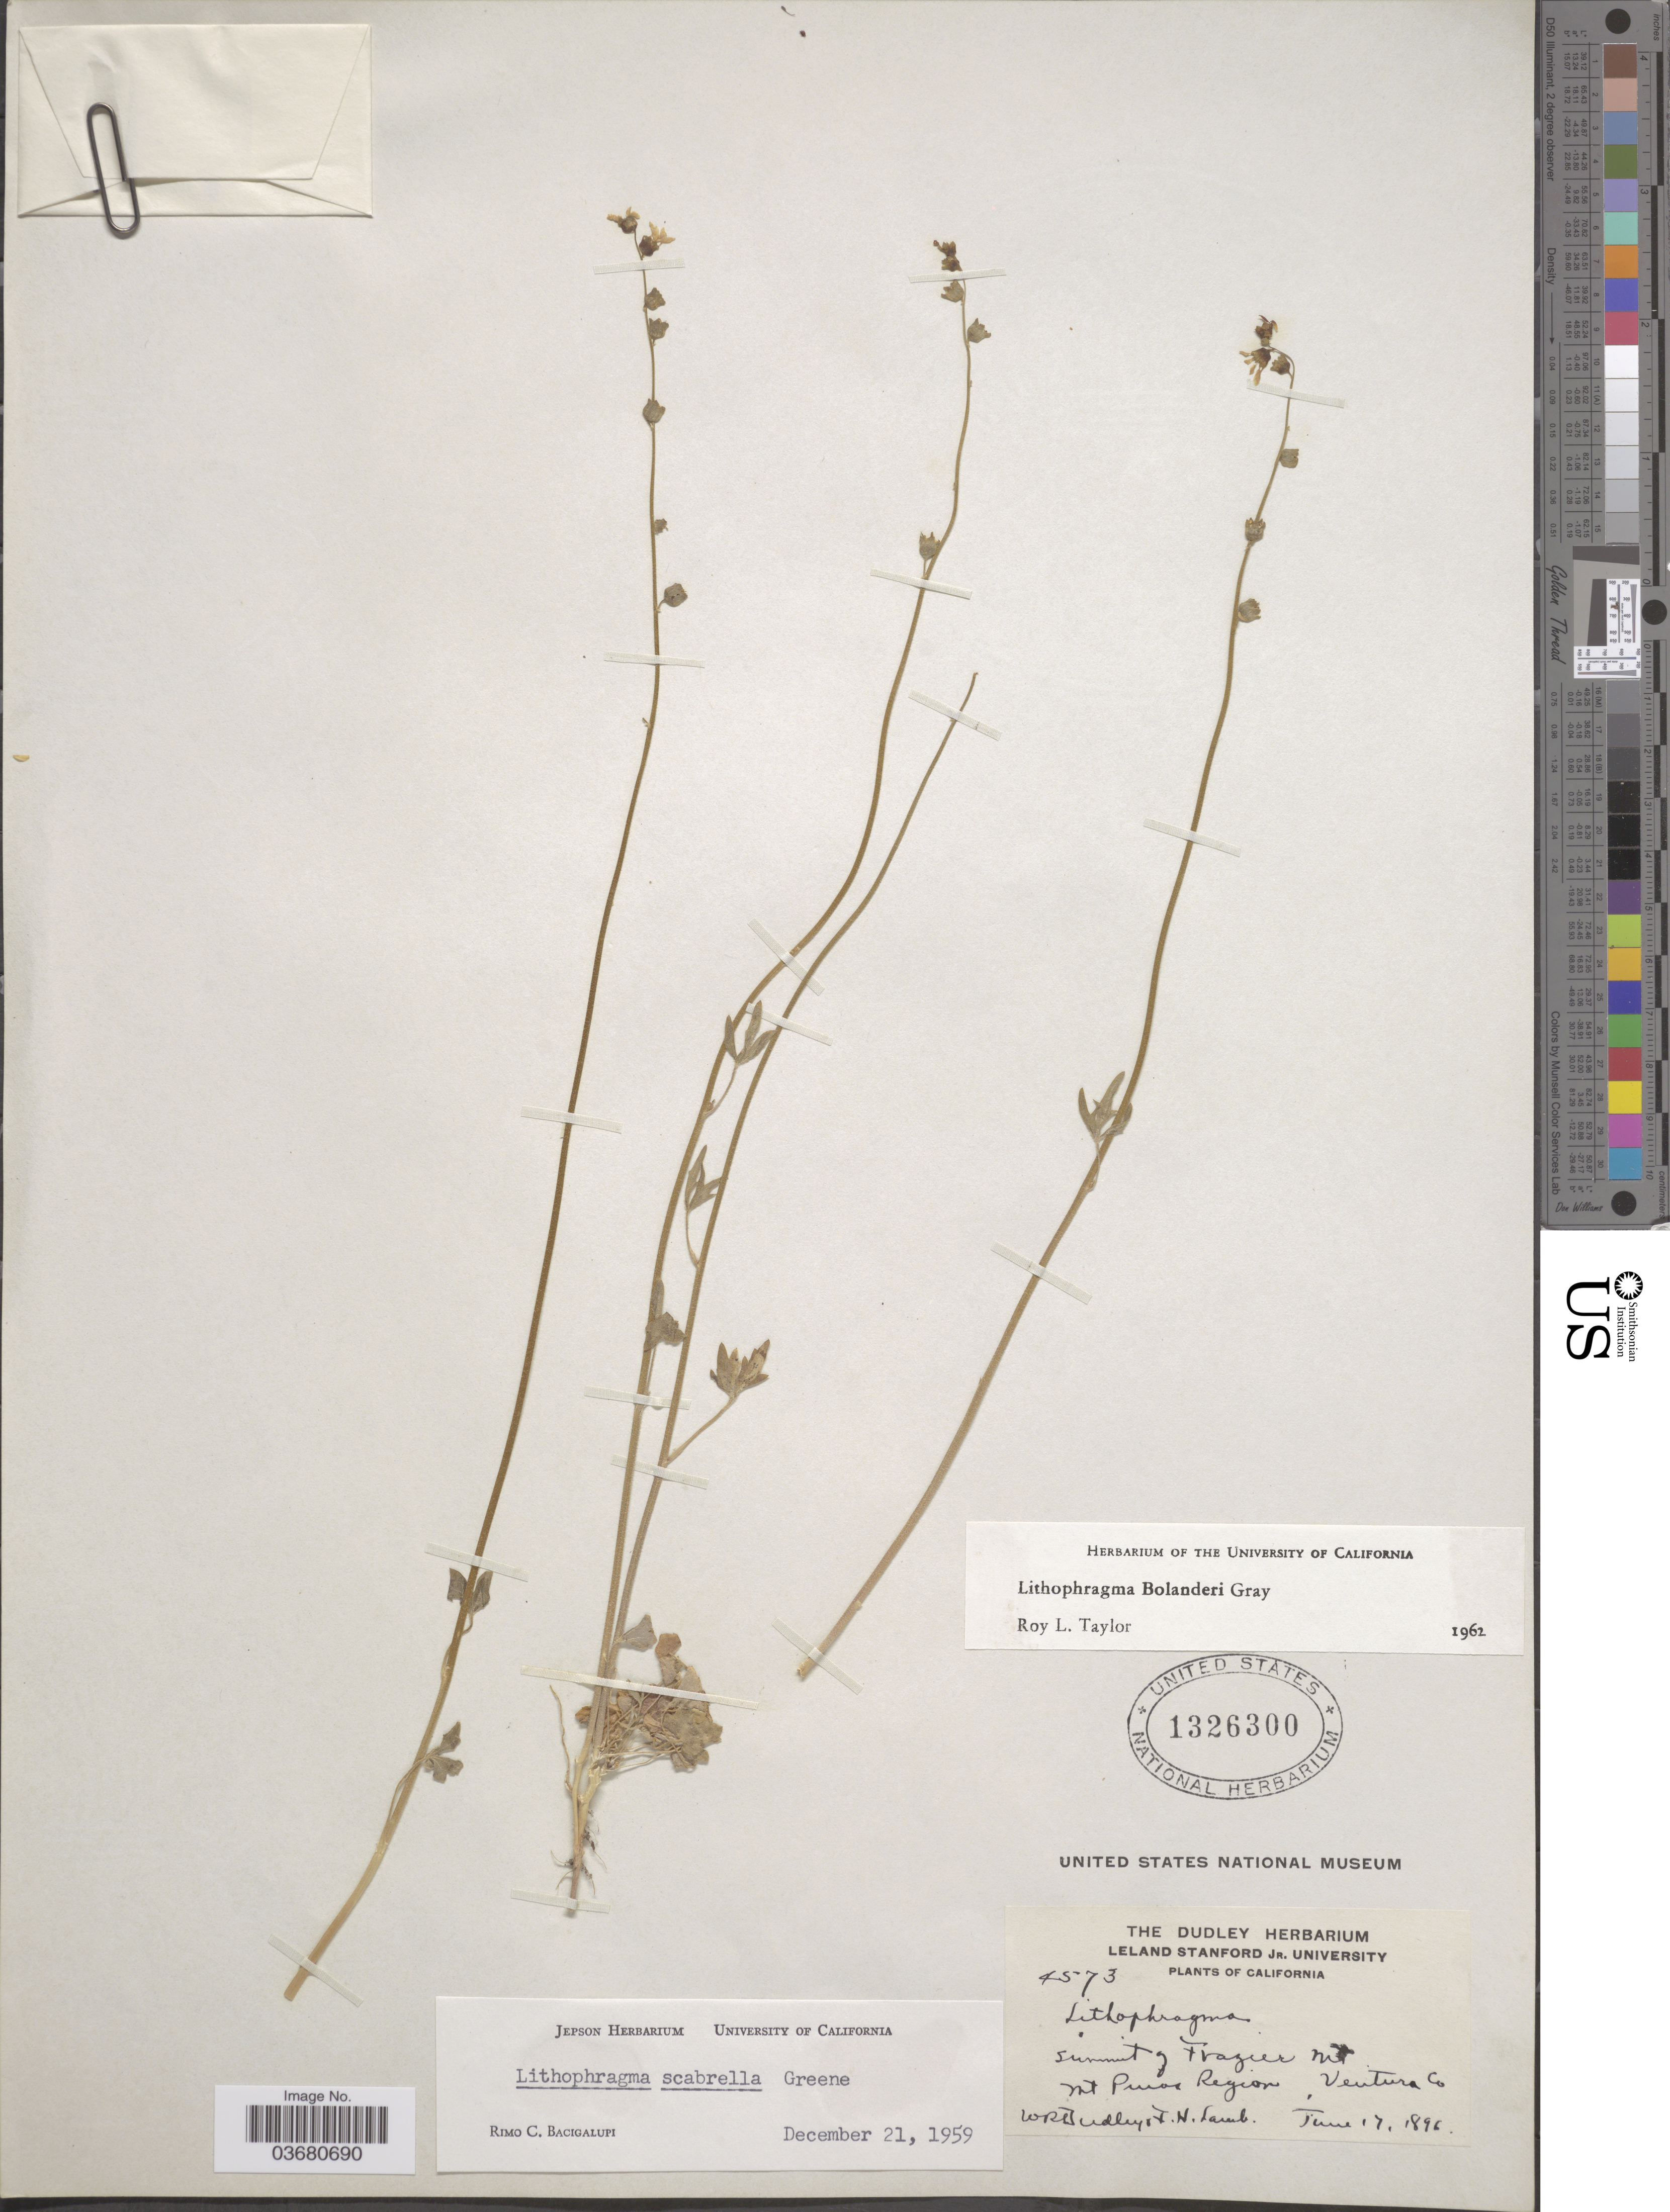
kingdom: Plantae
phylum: Tracheophyta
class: Magnoliopsida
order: Saxifragales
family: Saxifragaceae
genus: Lithophragma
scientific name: Lithophragma bolanderi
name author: A. Gray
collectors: W. Dudley & F. H. Lamb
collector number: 4573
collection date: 1896-06-17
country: United States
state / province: California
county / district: Ventura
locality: Summit of Frazier Mt. Mt Pinos Region, Ventura Co.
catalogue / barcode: US 1326300